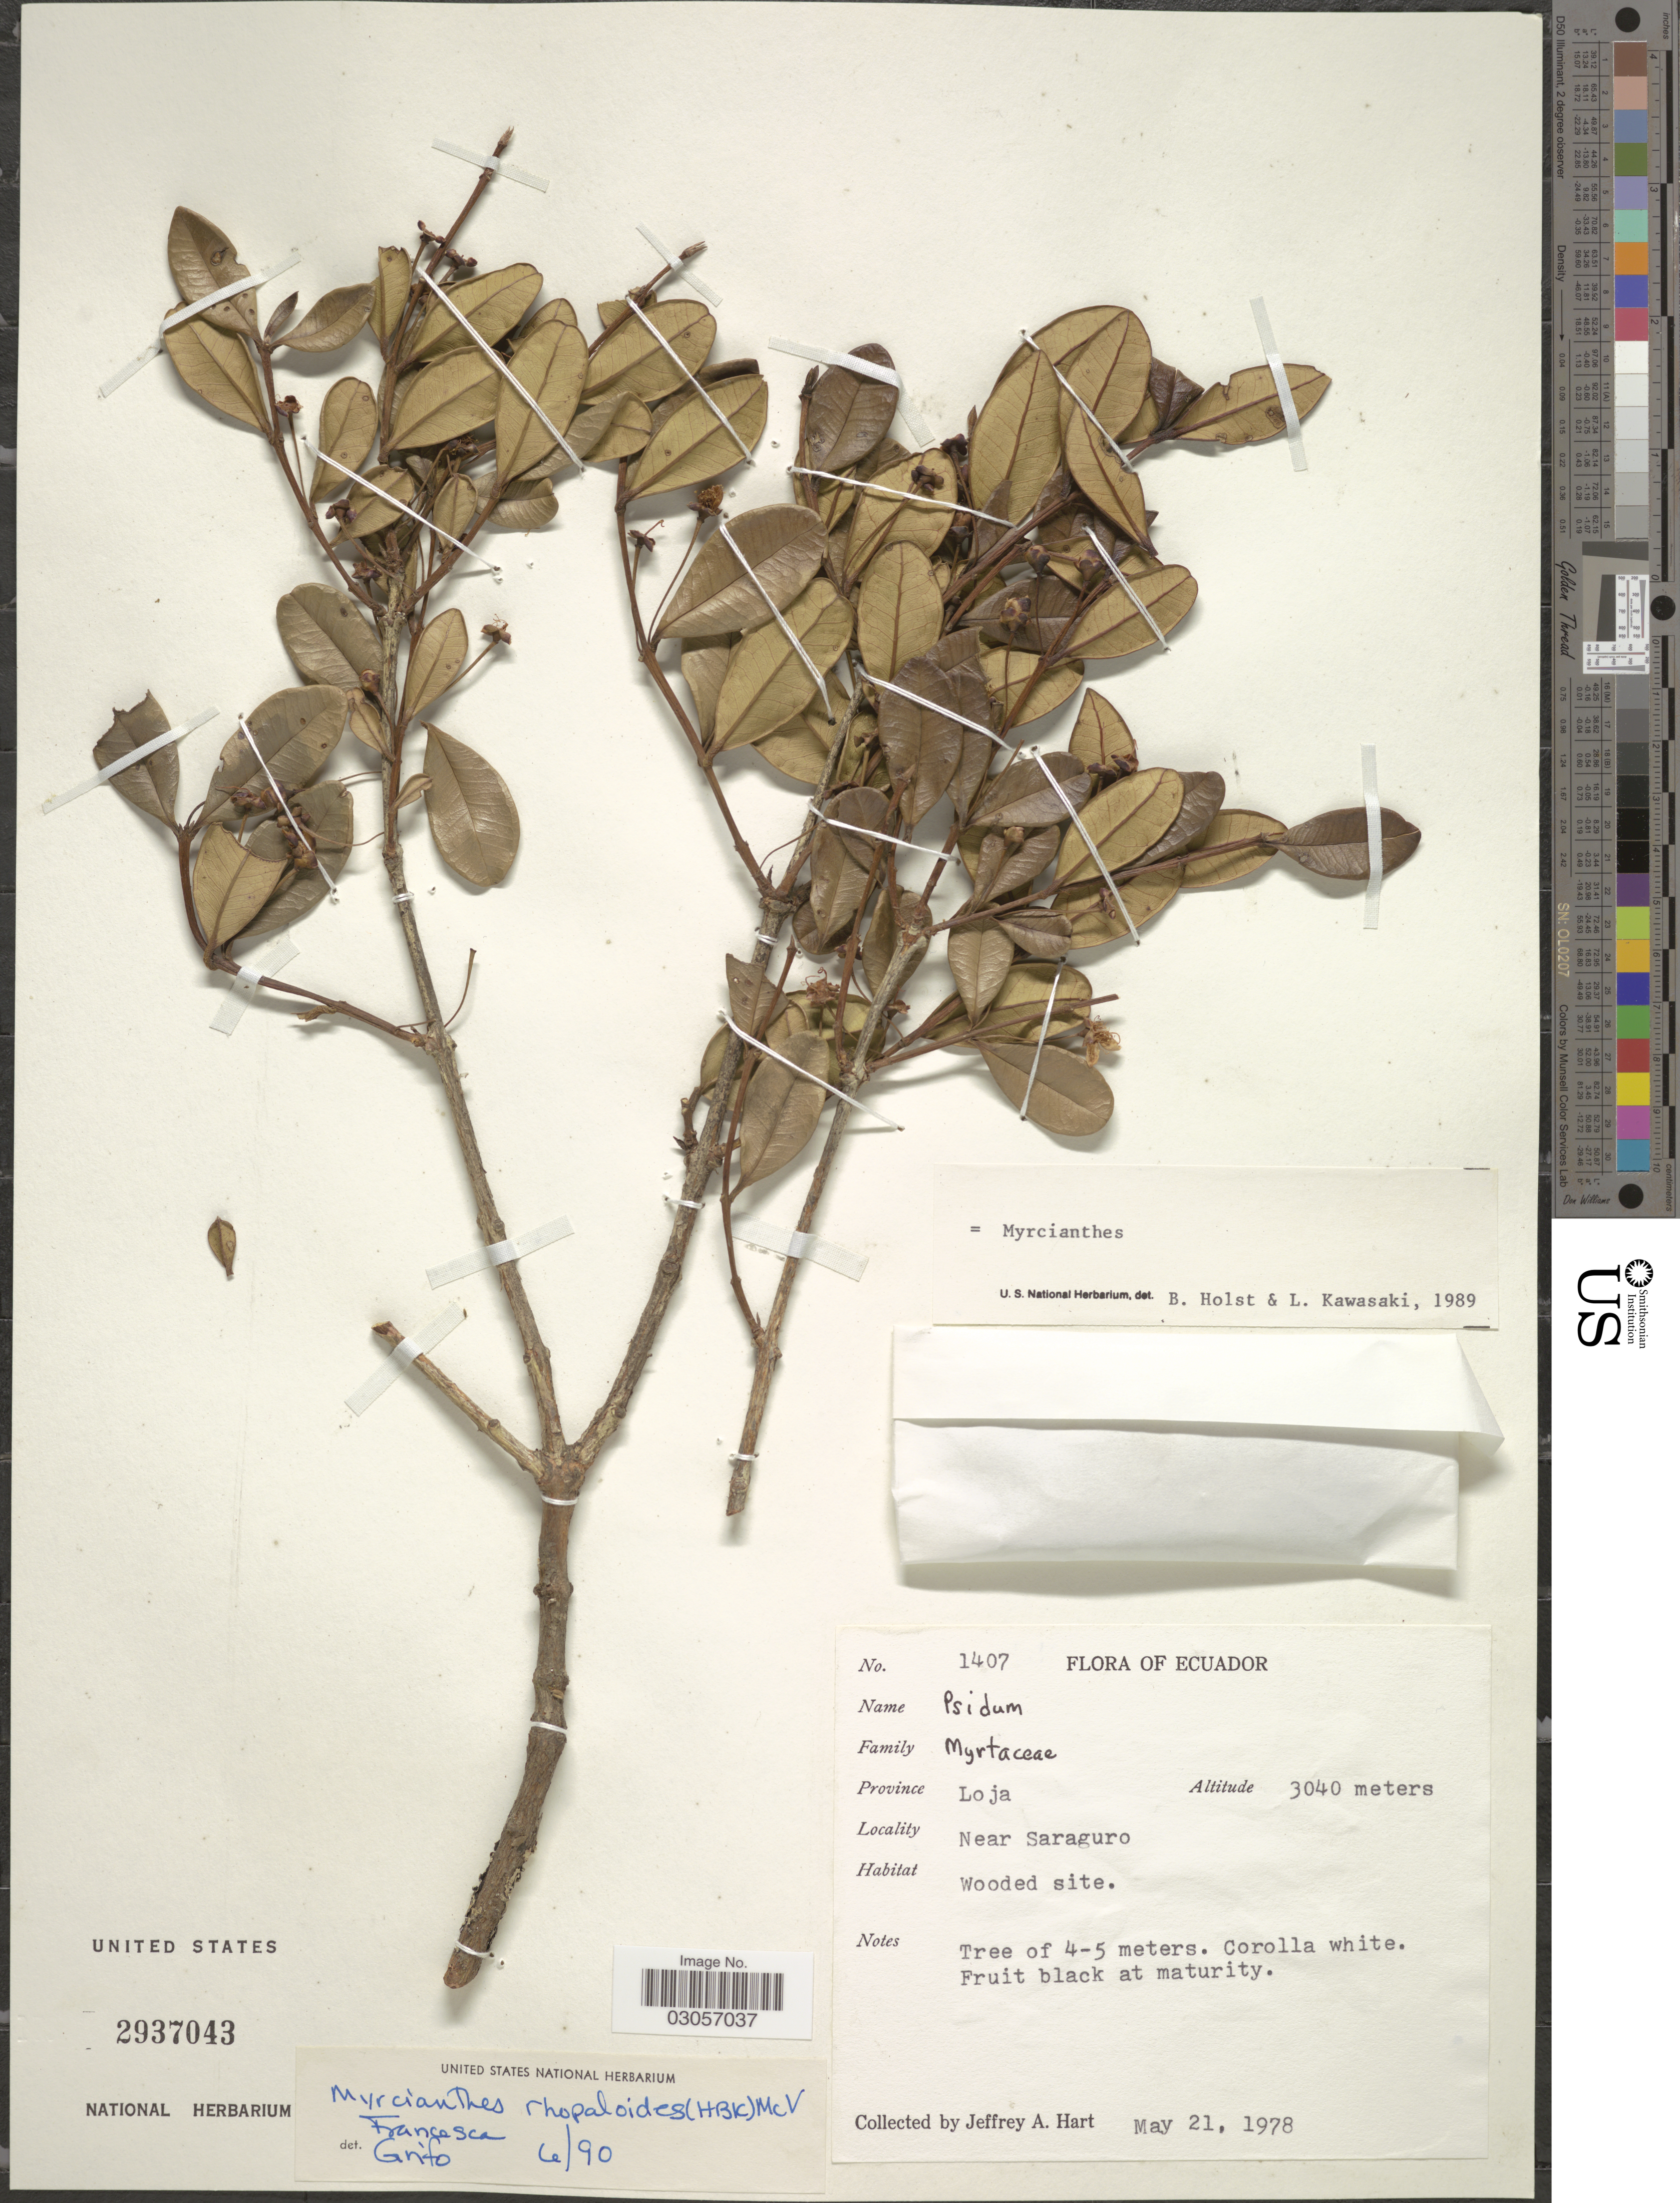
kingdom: Plantae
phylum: Tracheophyta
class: Magnoliopsida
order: Myrtales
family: Myrtaceae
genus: Myrcianthes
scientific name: Myrcianthes rhopaloides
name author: (Kunth) McVaugh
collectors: J. A. Hart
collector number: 1407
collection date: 1978-05-21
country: Ecuador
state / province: Loja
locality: Near Saraguro.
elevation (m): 3040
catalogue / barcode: US 2937043